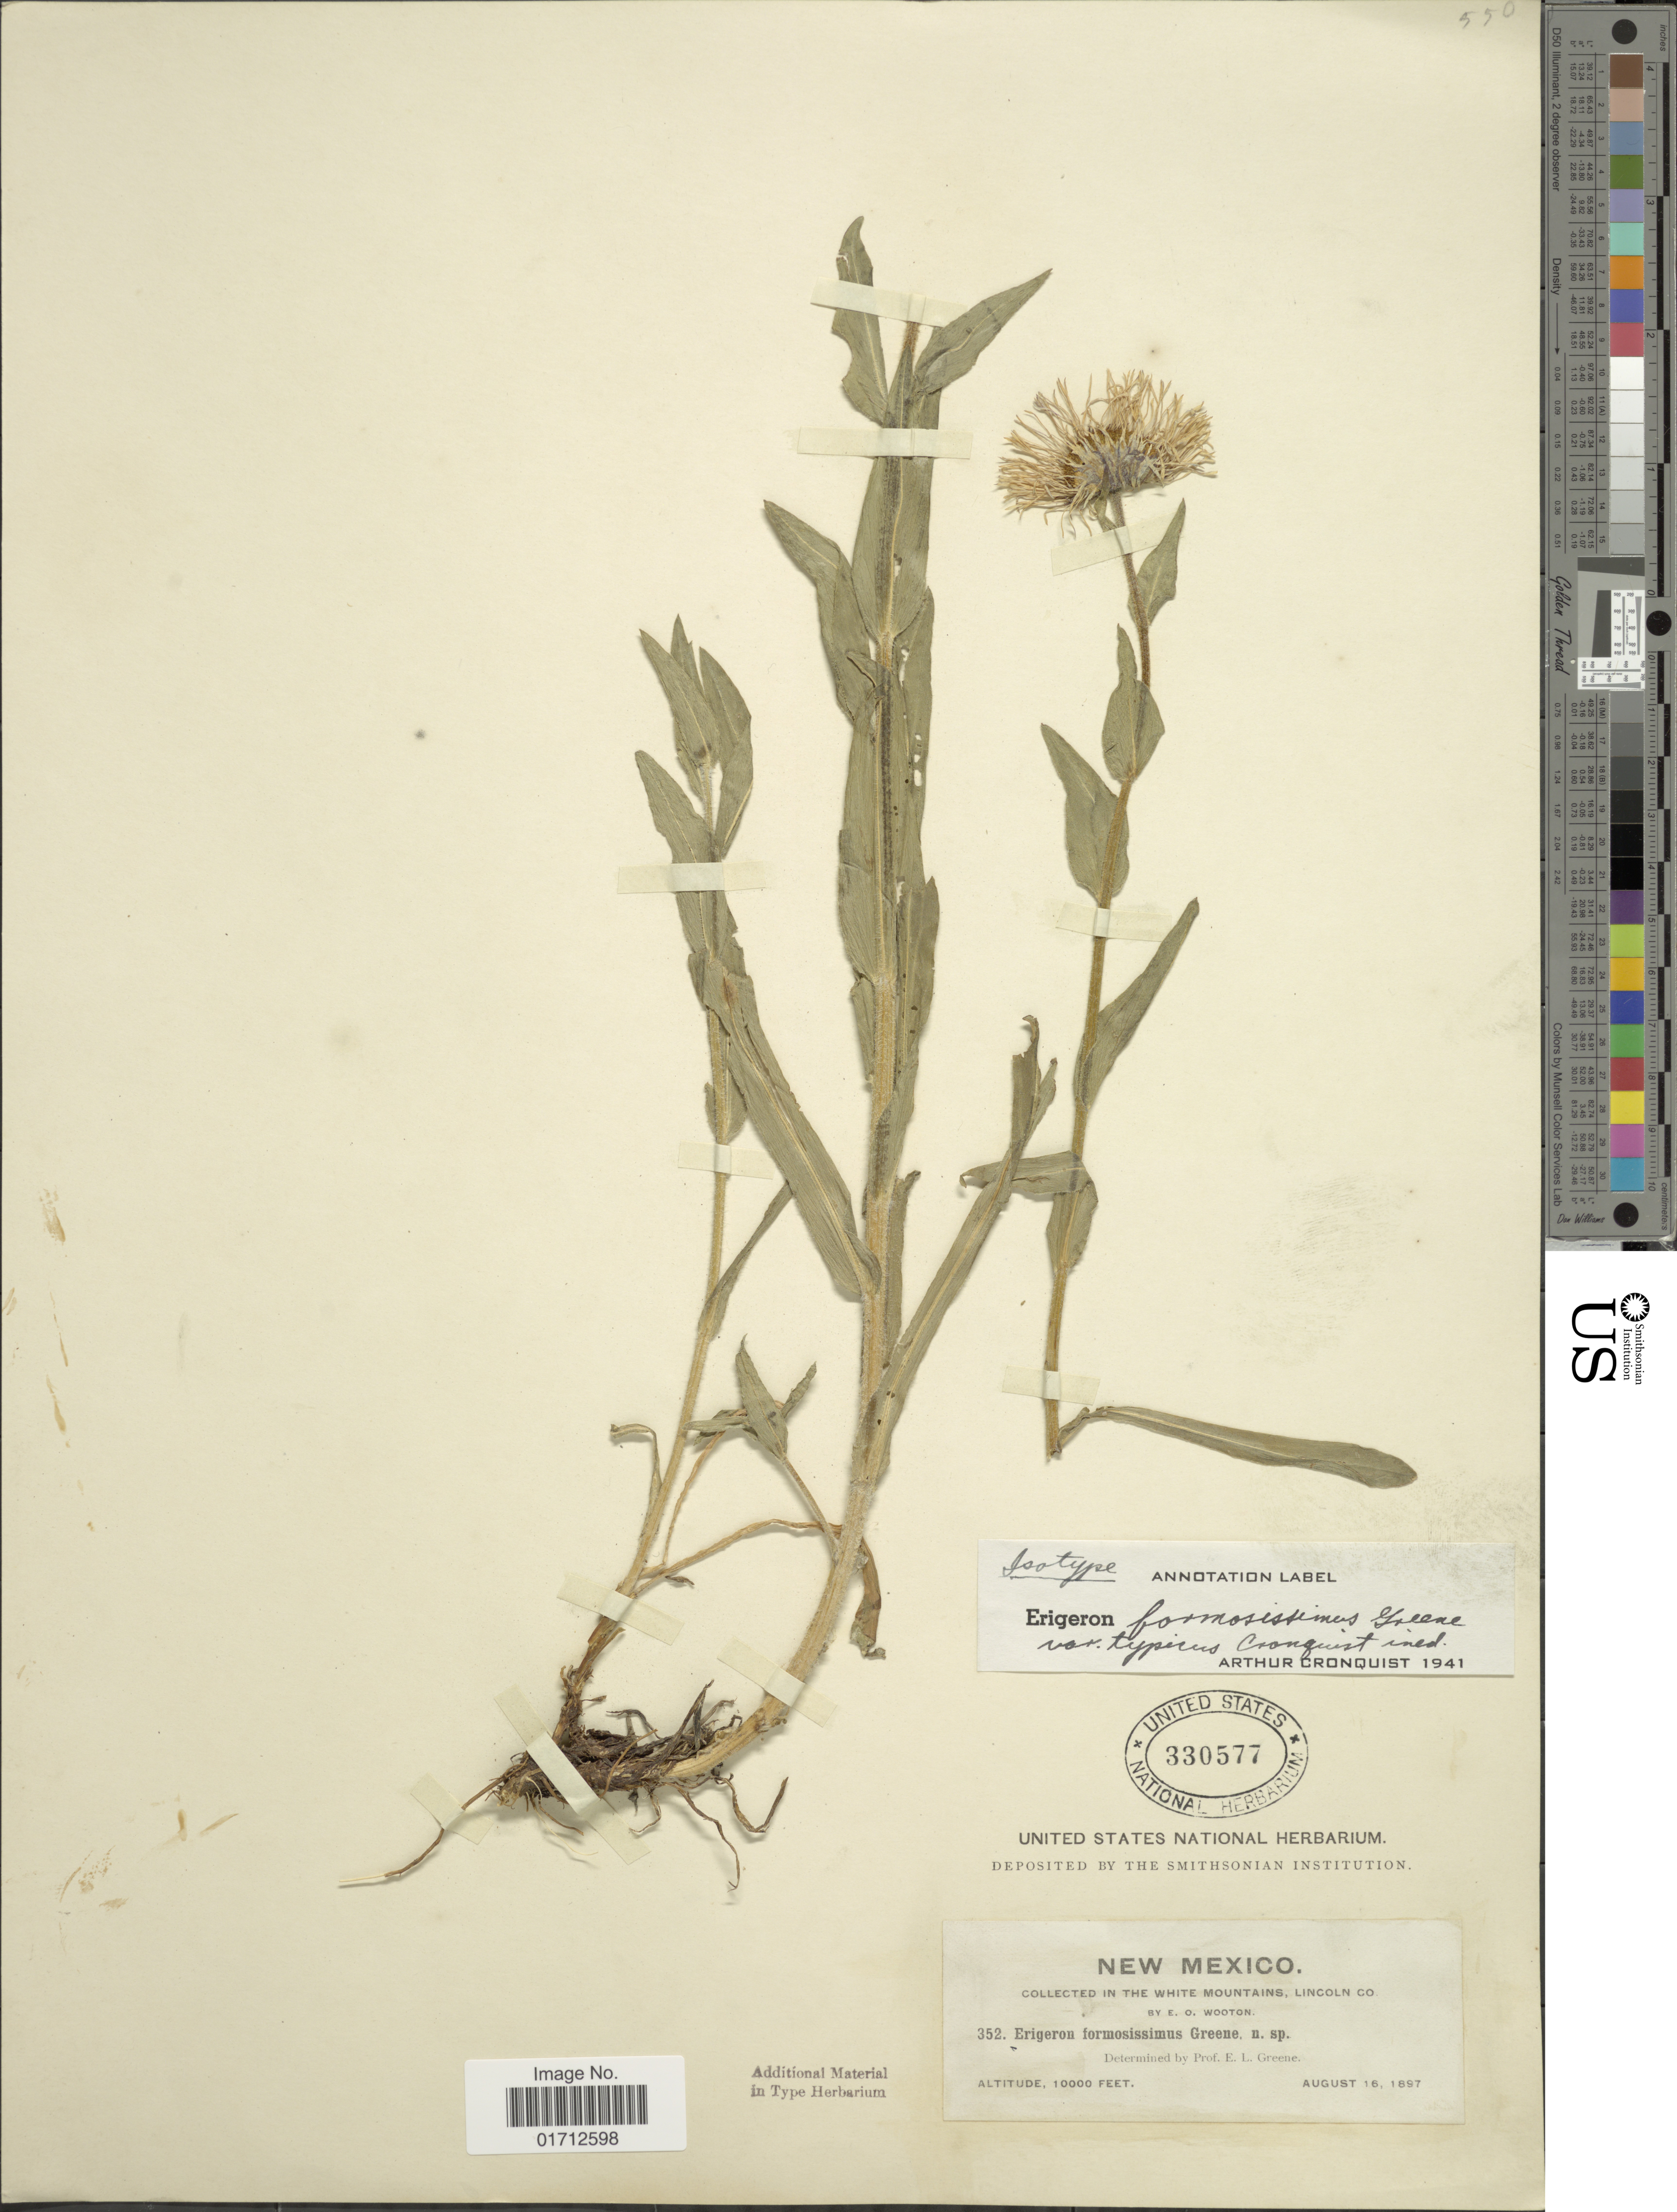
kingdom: Plantae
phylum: Tracheophyta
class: Magnoliopsida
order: Asterales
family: Asteraceae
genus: Erigeron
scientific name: Erigeron formosissimus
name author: Greene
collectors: E. O. Wooton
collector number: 352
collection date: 1897-08-16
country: United States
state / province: New Mexico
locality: In the White Mountains, Lincoln Co.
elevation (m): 3048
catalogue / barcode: US 330577